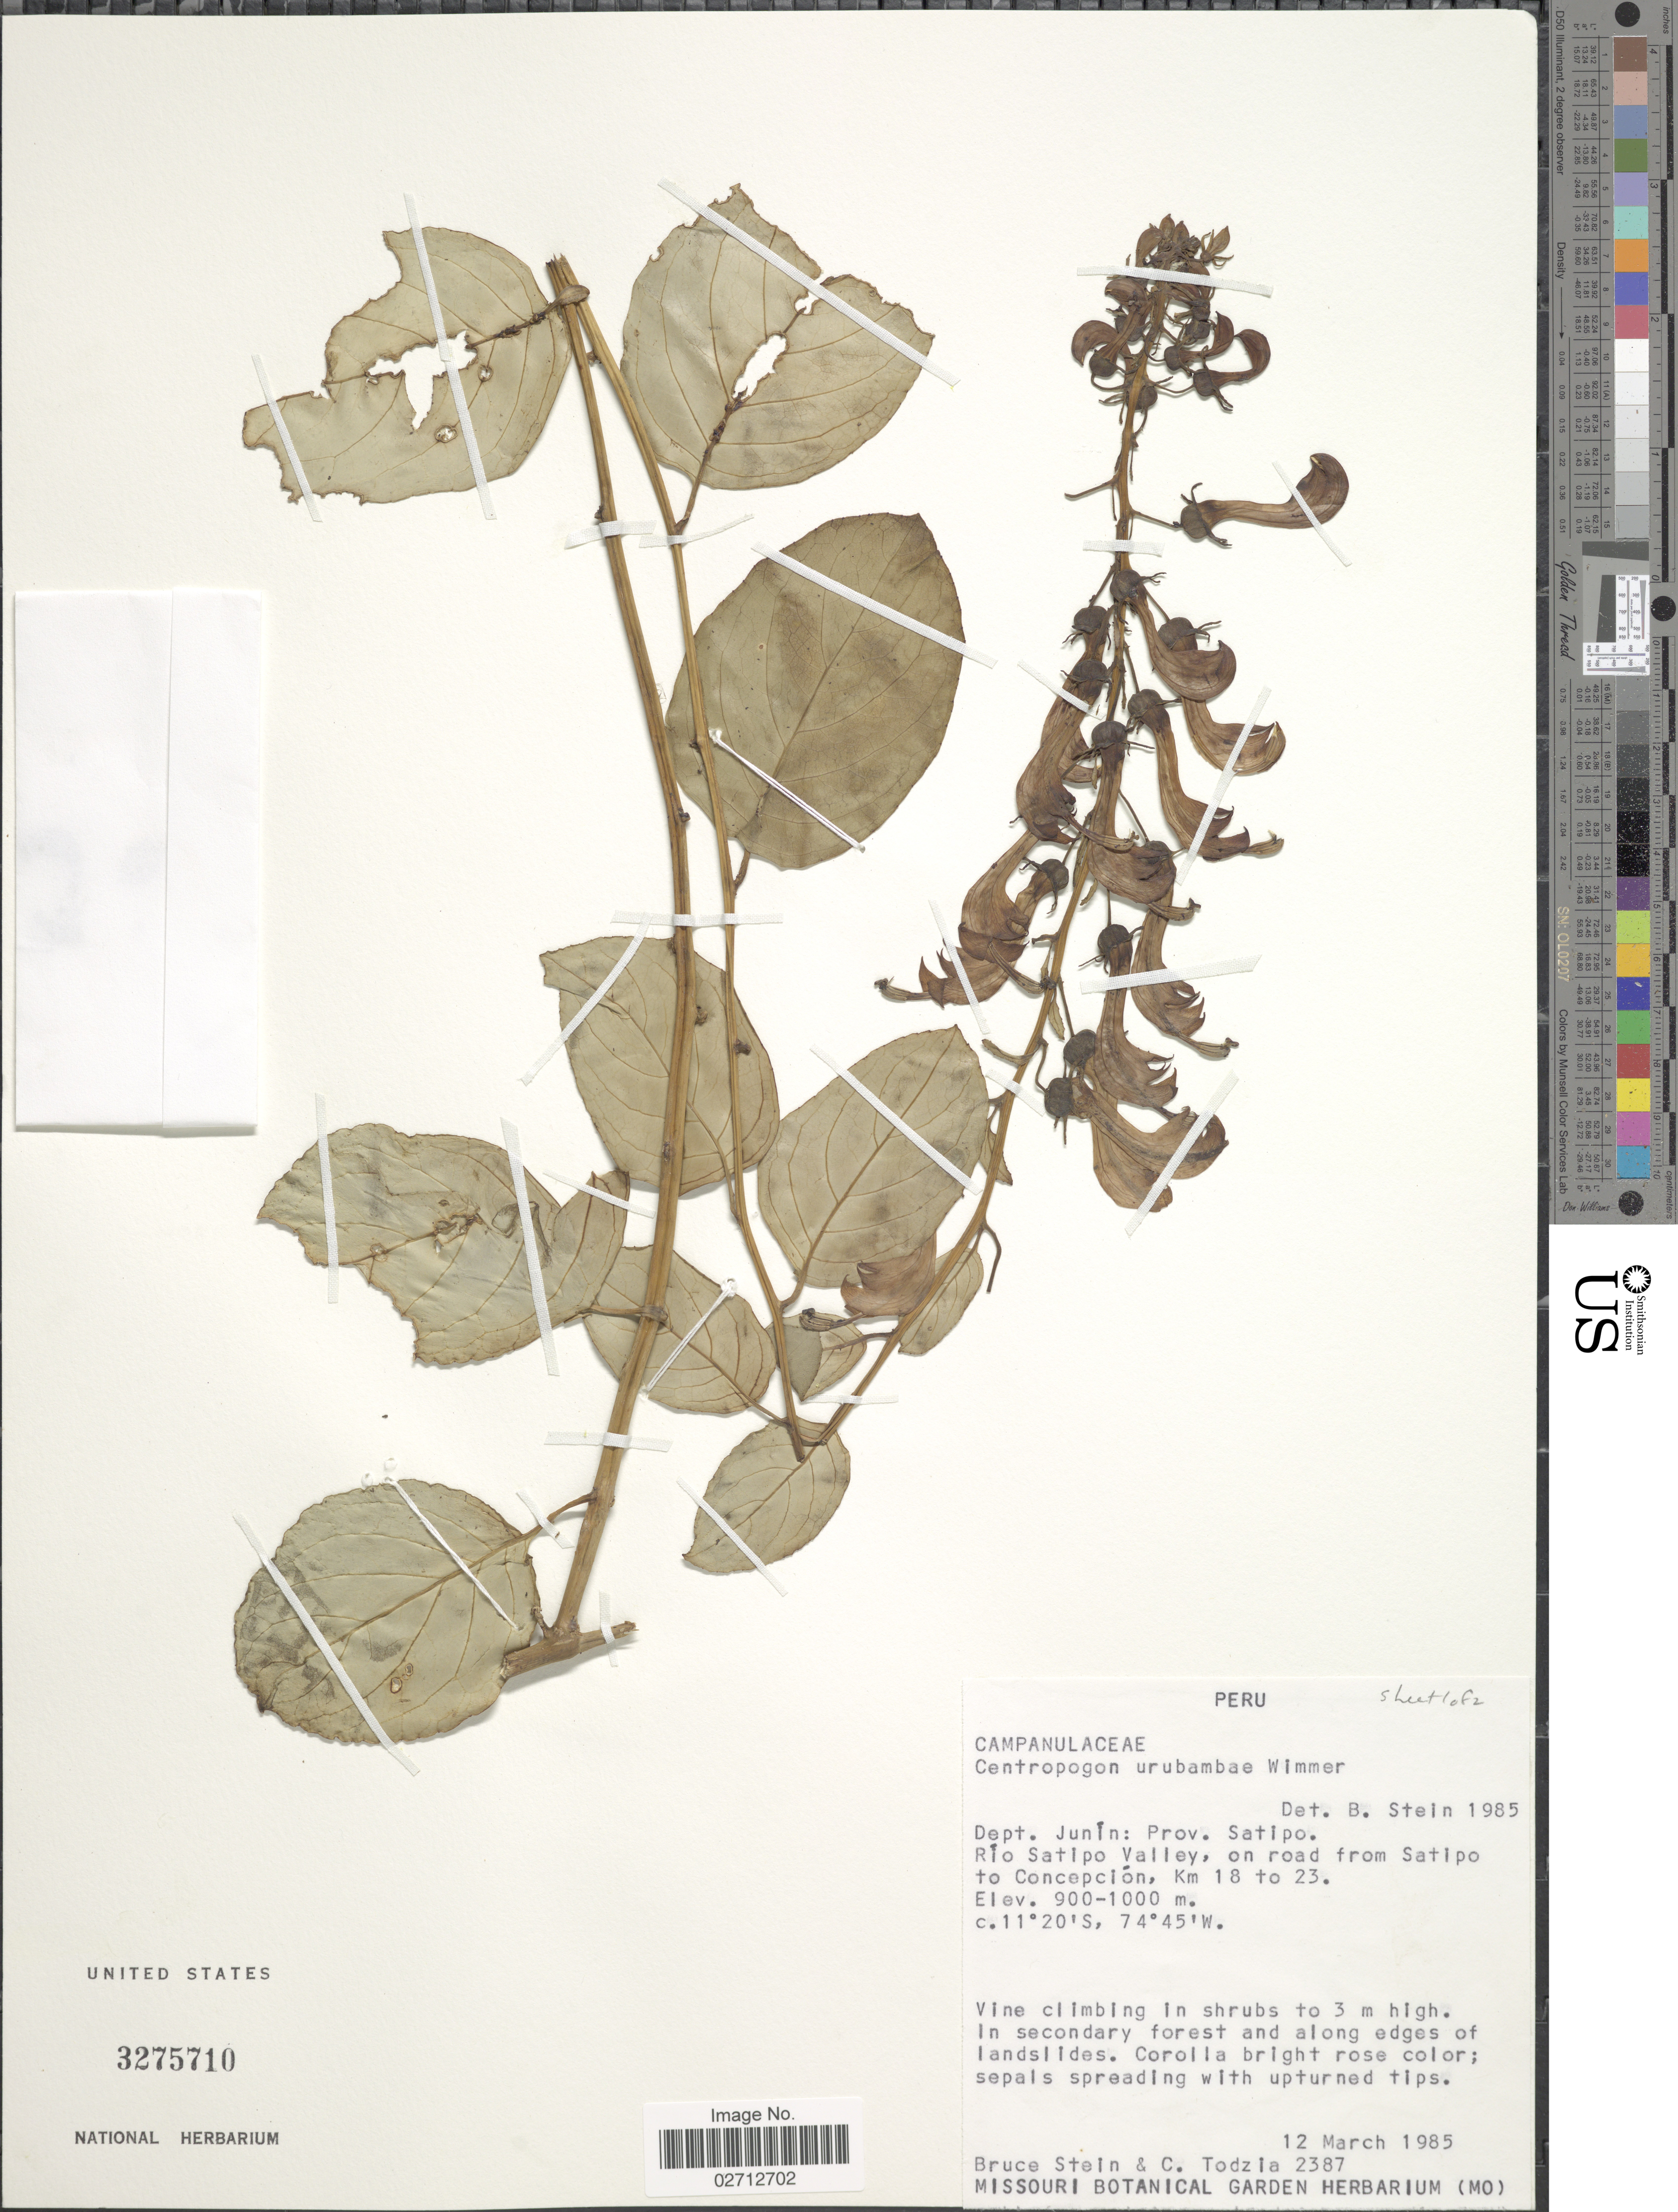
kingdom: Plantae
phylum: Tracheophyta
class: Magnoliopsida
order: Asterales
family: Campanulaceae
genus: Centropogon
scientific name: Centropogon urubambae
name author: E. Wimm.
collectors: B. A. Stein & C. A. Todzia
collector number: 2387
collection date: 1985-03-12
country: Peru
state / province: Junín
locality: Prov. Satipo. Rio Satipo Valley, on road from Satipo to Concepcion, Km 18 to 23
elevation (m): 900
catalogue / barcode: US 3275710